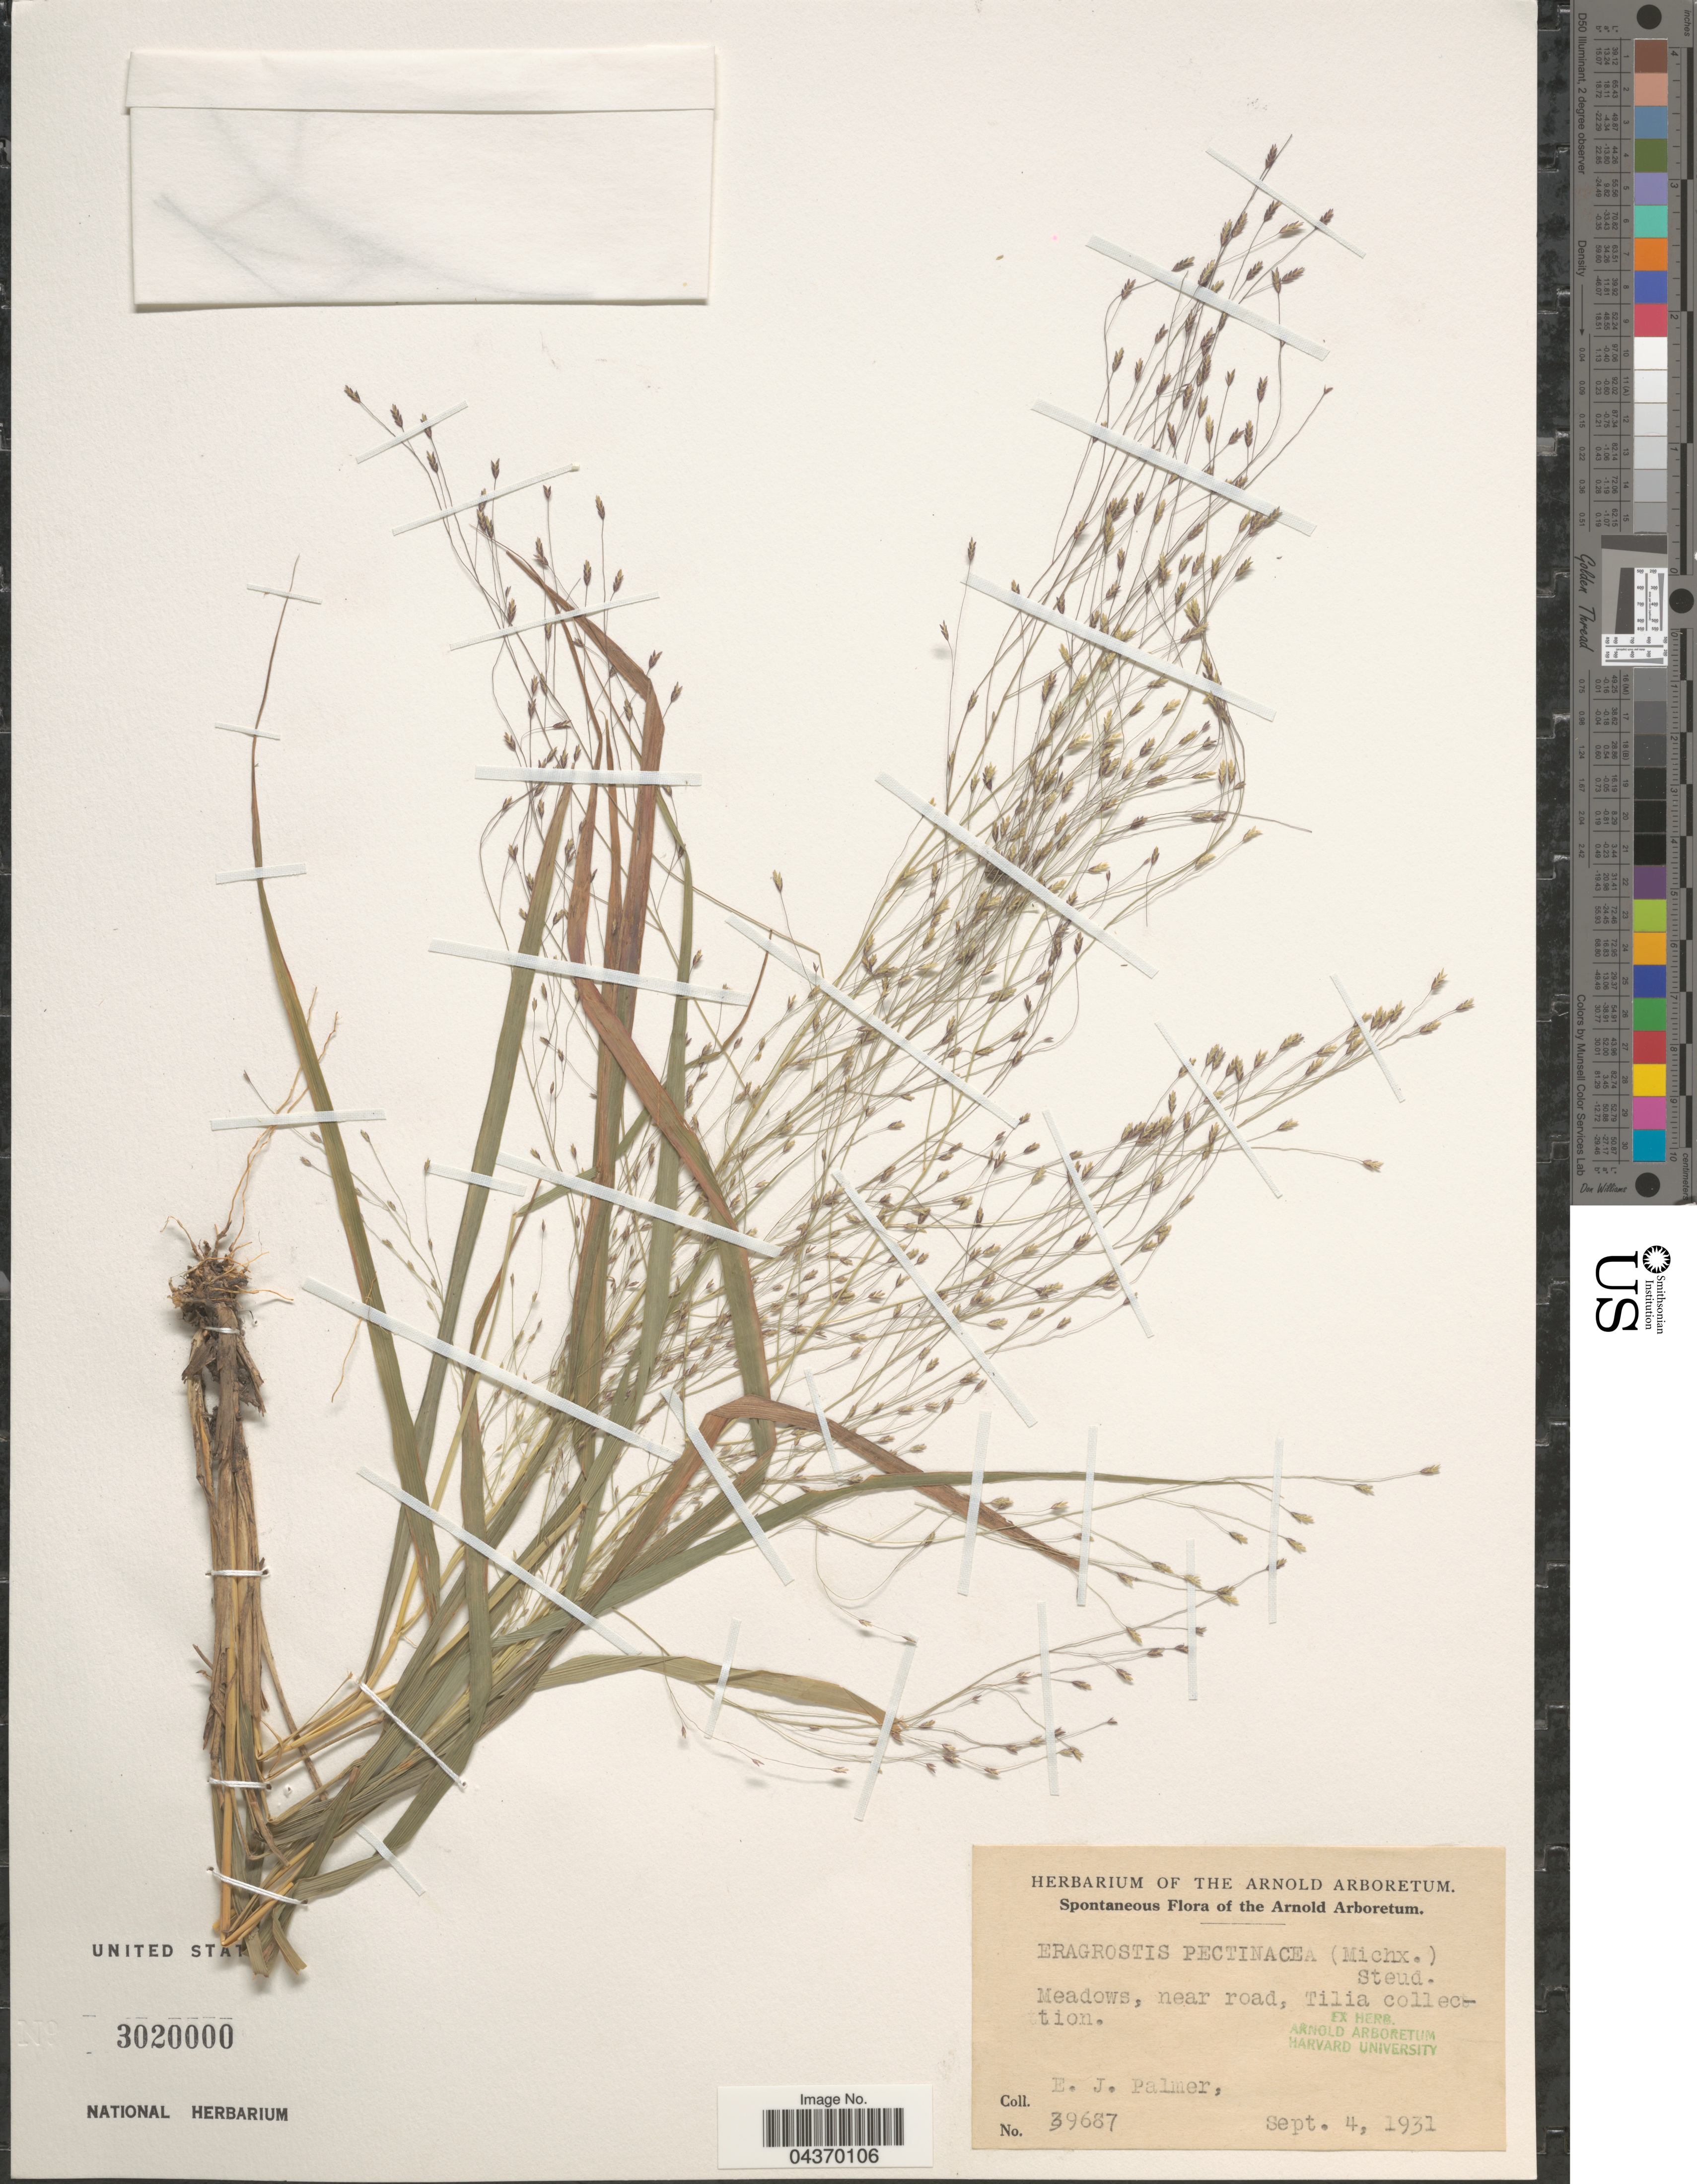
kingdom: Plantae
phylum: Tracheophyta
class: Liliopsida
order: Poales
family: Poaceae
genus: Eragrostis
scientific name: Eragrostis pectinacea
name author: (Michx.) Nees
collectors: E. J. Palmer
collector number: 39687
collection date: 1931-09-04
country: United States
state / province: Massachusetts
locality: The Arnold Arboretum. Meadows, near road.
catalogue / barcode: US 3020000